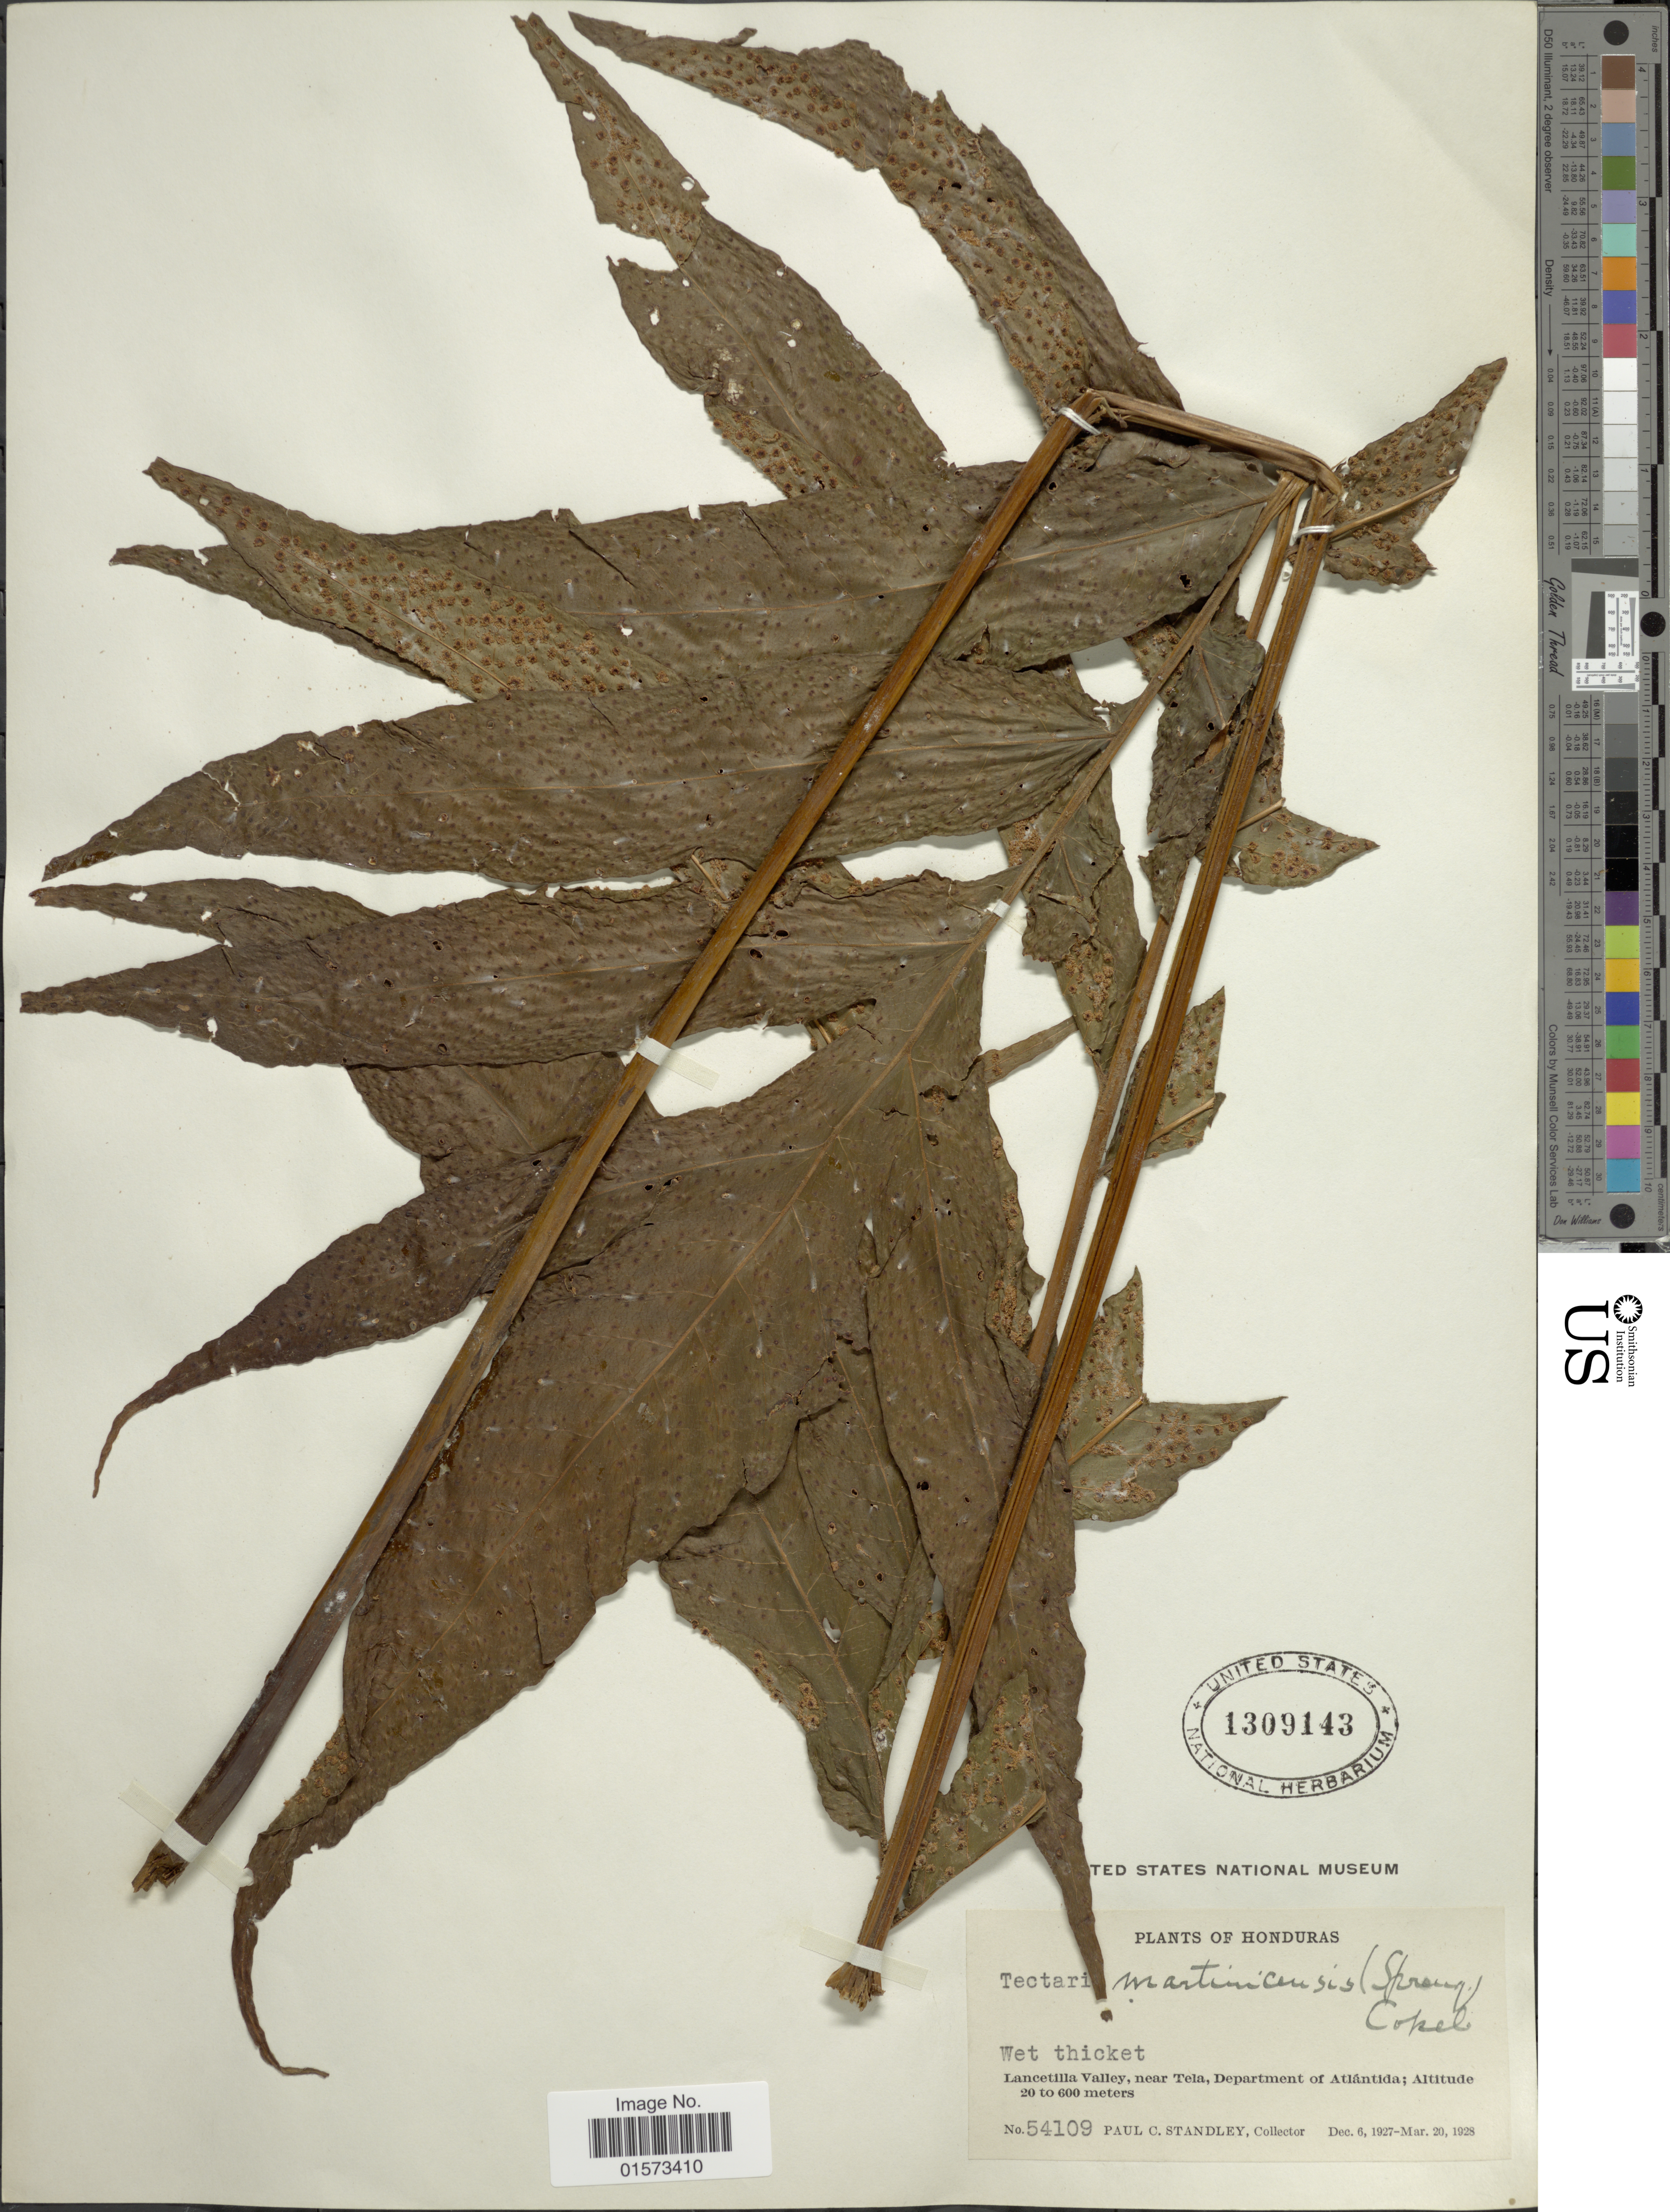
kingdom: Plantae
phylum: Tracheophyta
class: Polypodiopsida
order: Polypodiales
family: Tectariaceae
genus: Tectaria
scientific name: Tectaria incisa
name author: Cav.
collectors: P. C. Standley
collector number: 54109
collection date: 1927-12-06/1928-03-20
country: Honduras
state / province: Atlántida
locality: Lancetilla Valley, near Tela, Department of Atlantida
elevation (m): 20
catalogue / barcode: US 1309143